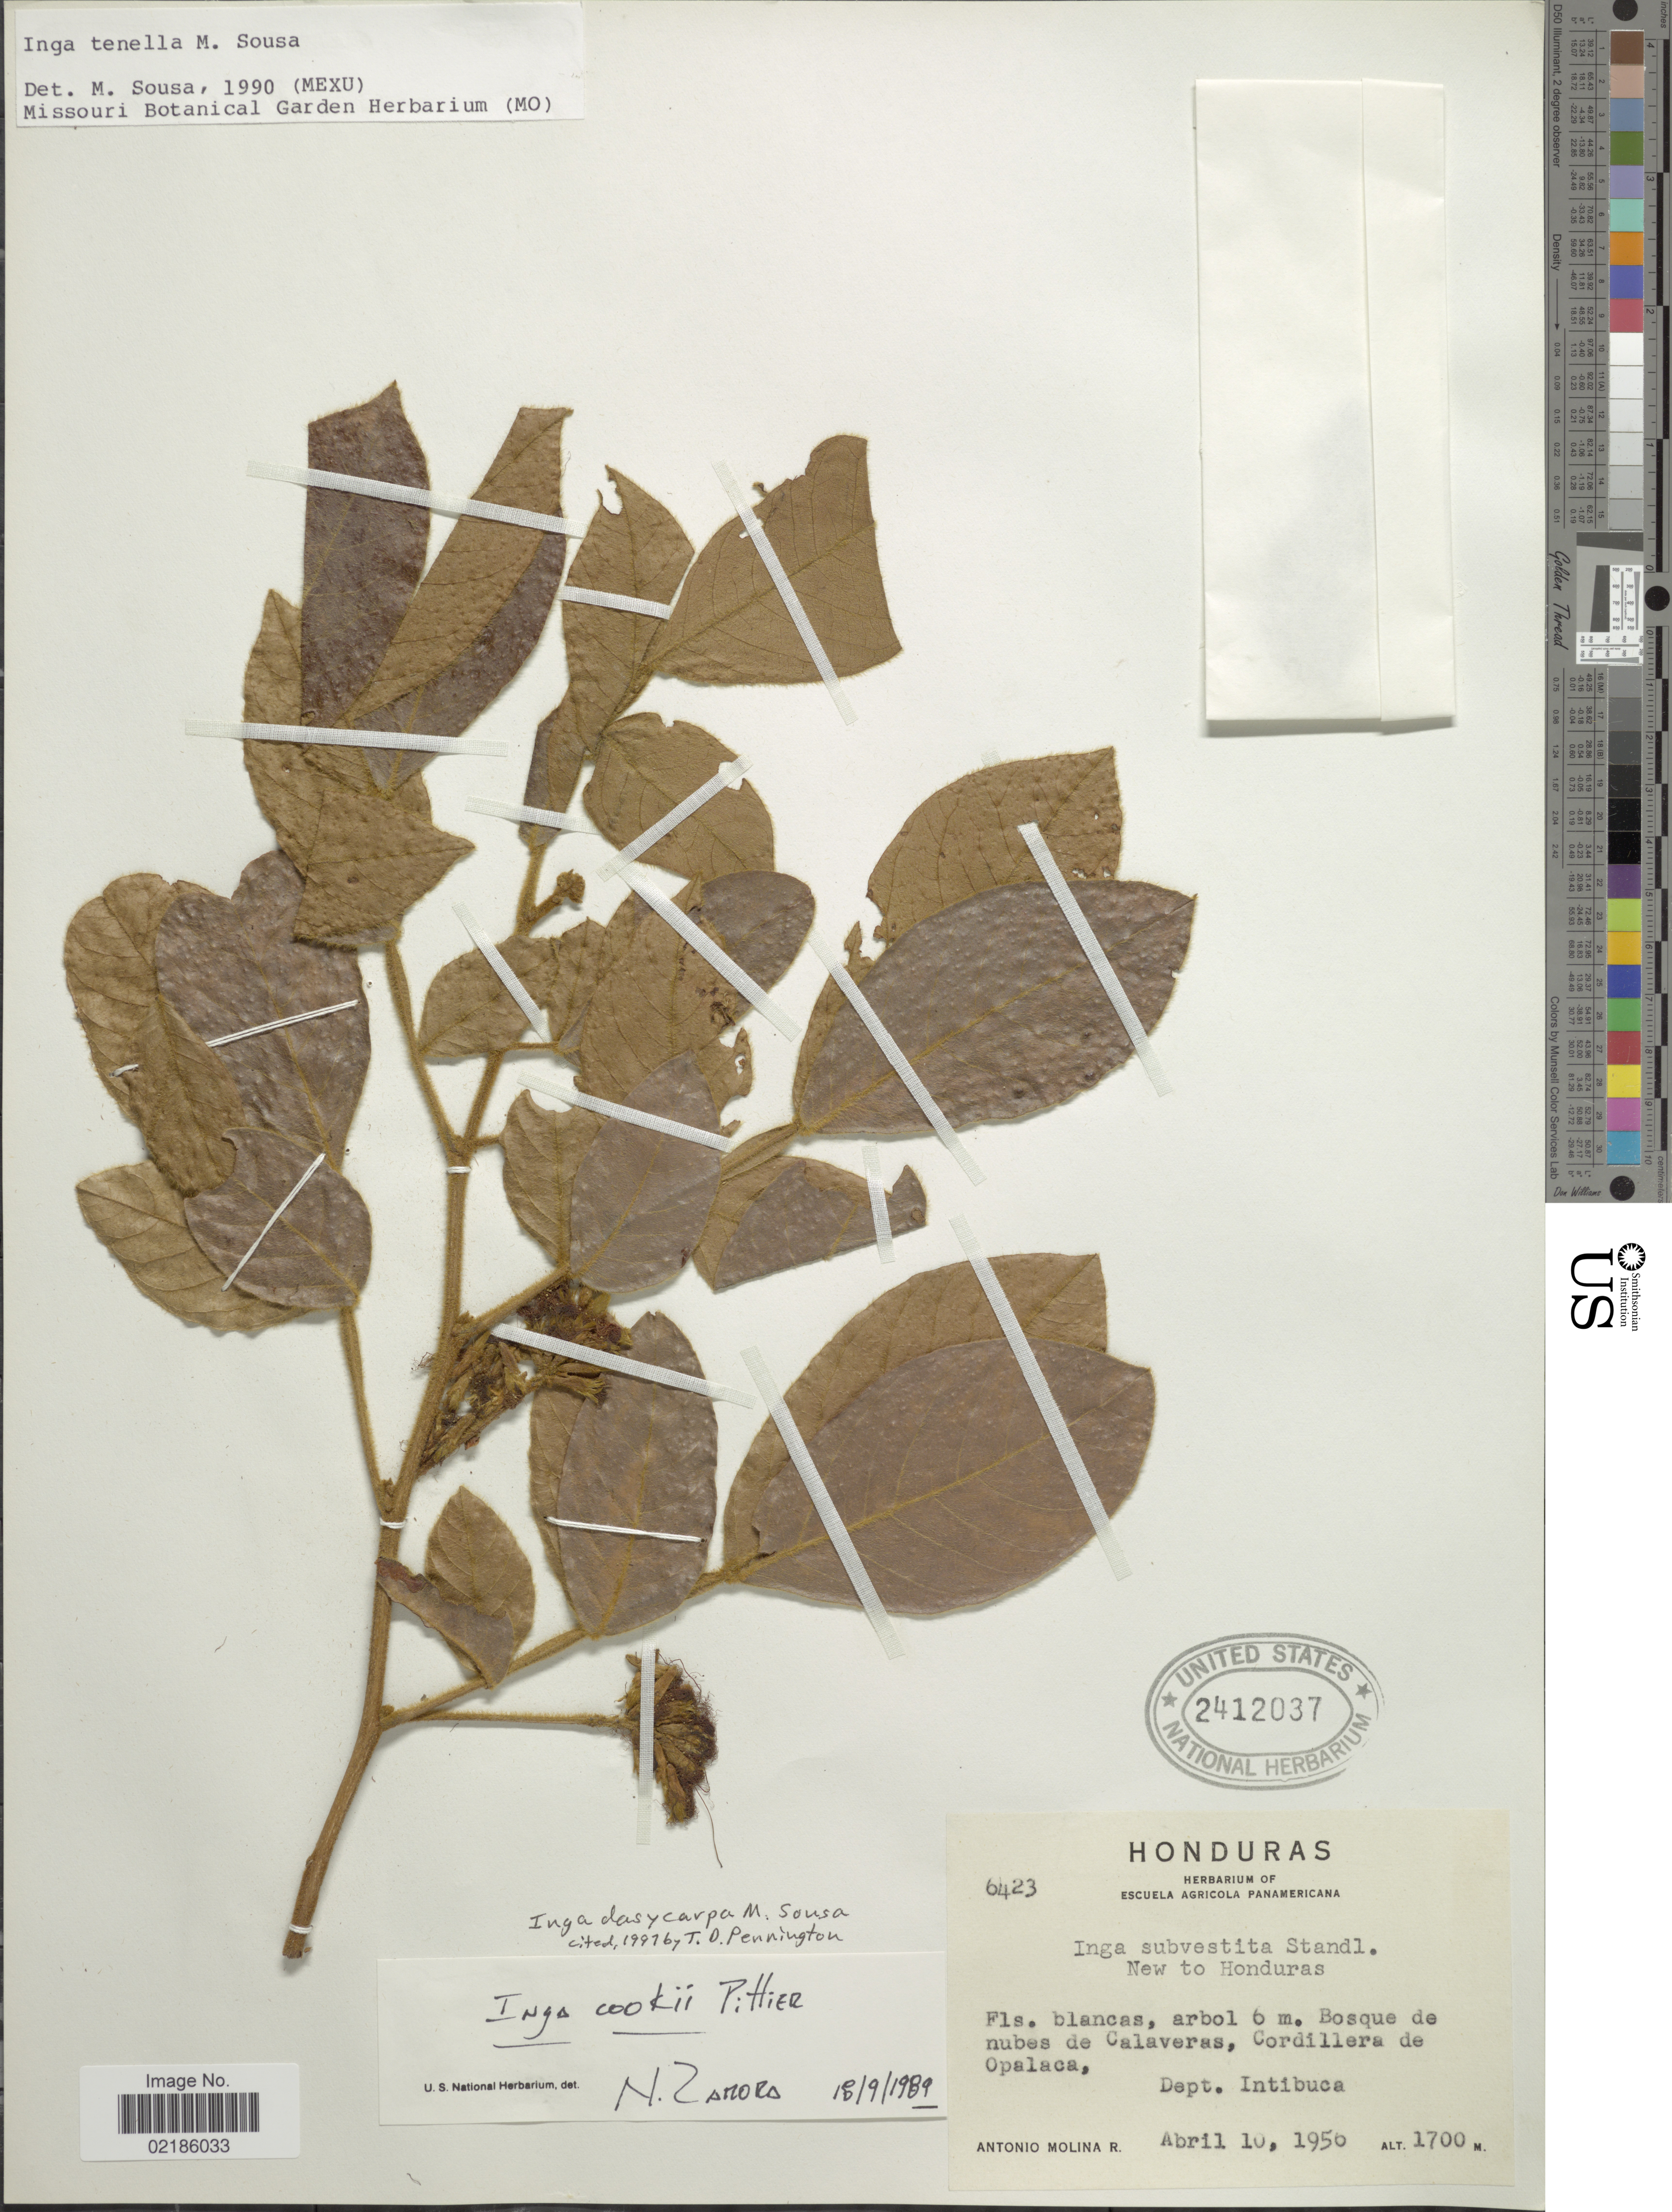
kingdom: Plantae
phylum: Tracheophyta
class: Magnoliopsida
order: Fabales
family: Fabaceae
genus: Inga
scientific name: Inga dasycarpa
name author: M. Sousa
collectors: A. Molina R.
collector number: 6423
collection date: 1950-04-10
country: Honduras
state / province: Intibuca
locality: Bosque de nuves de Calaveras, Cordillera de Opalaca.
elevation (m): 1700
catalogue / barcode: US 2412037